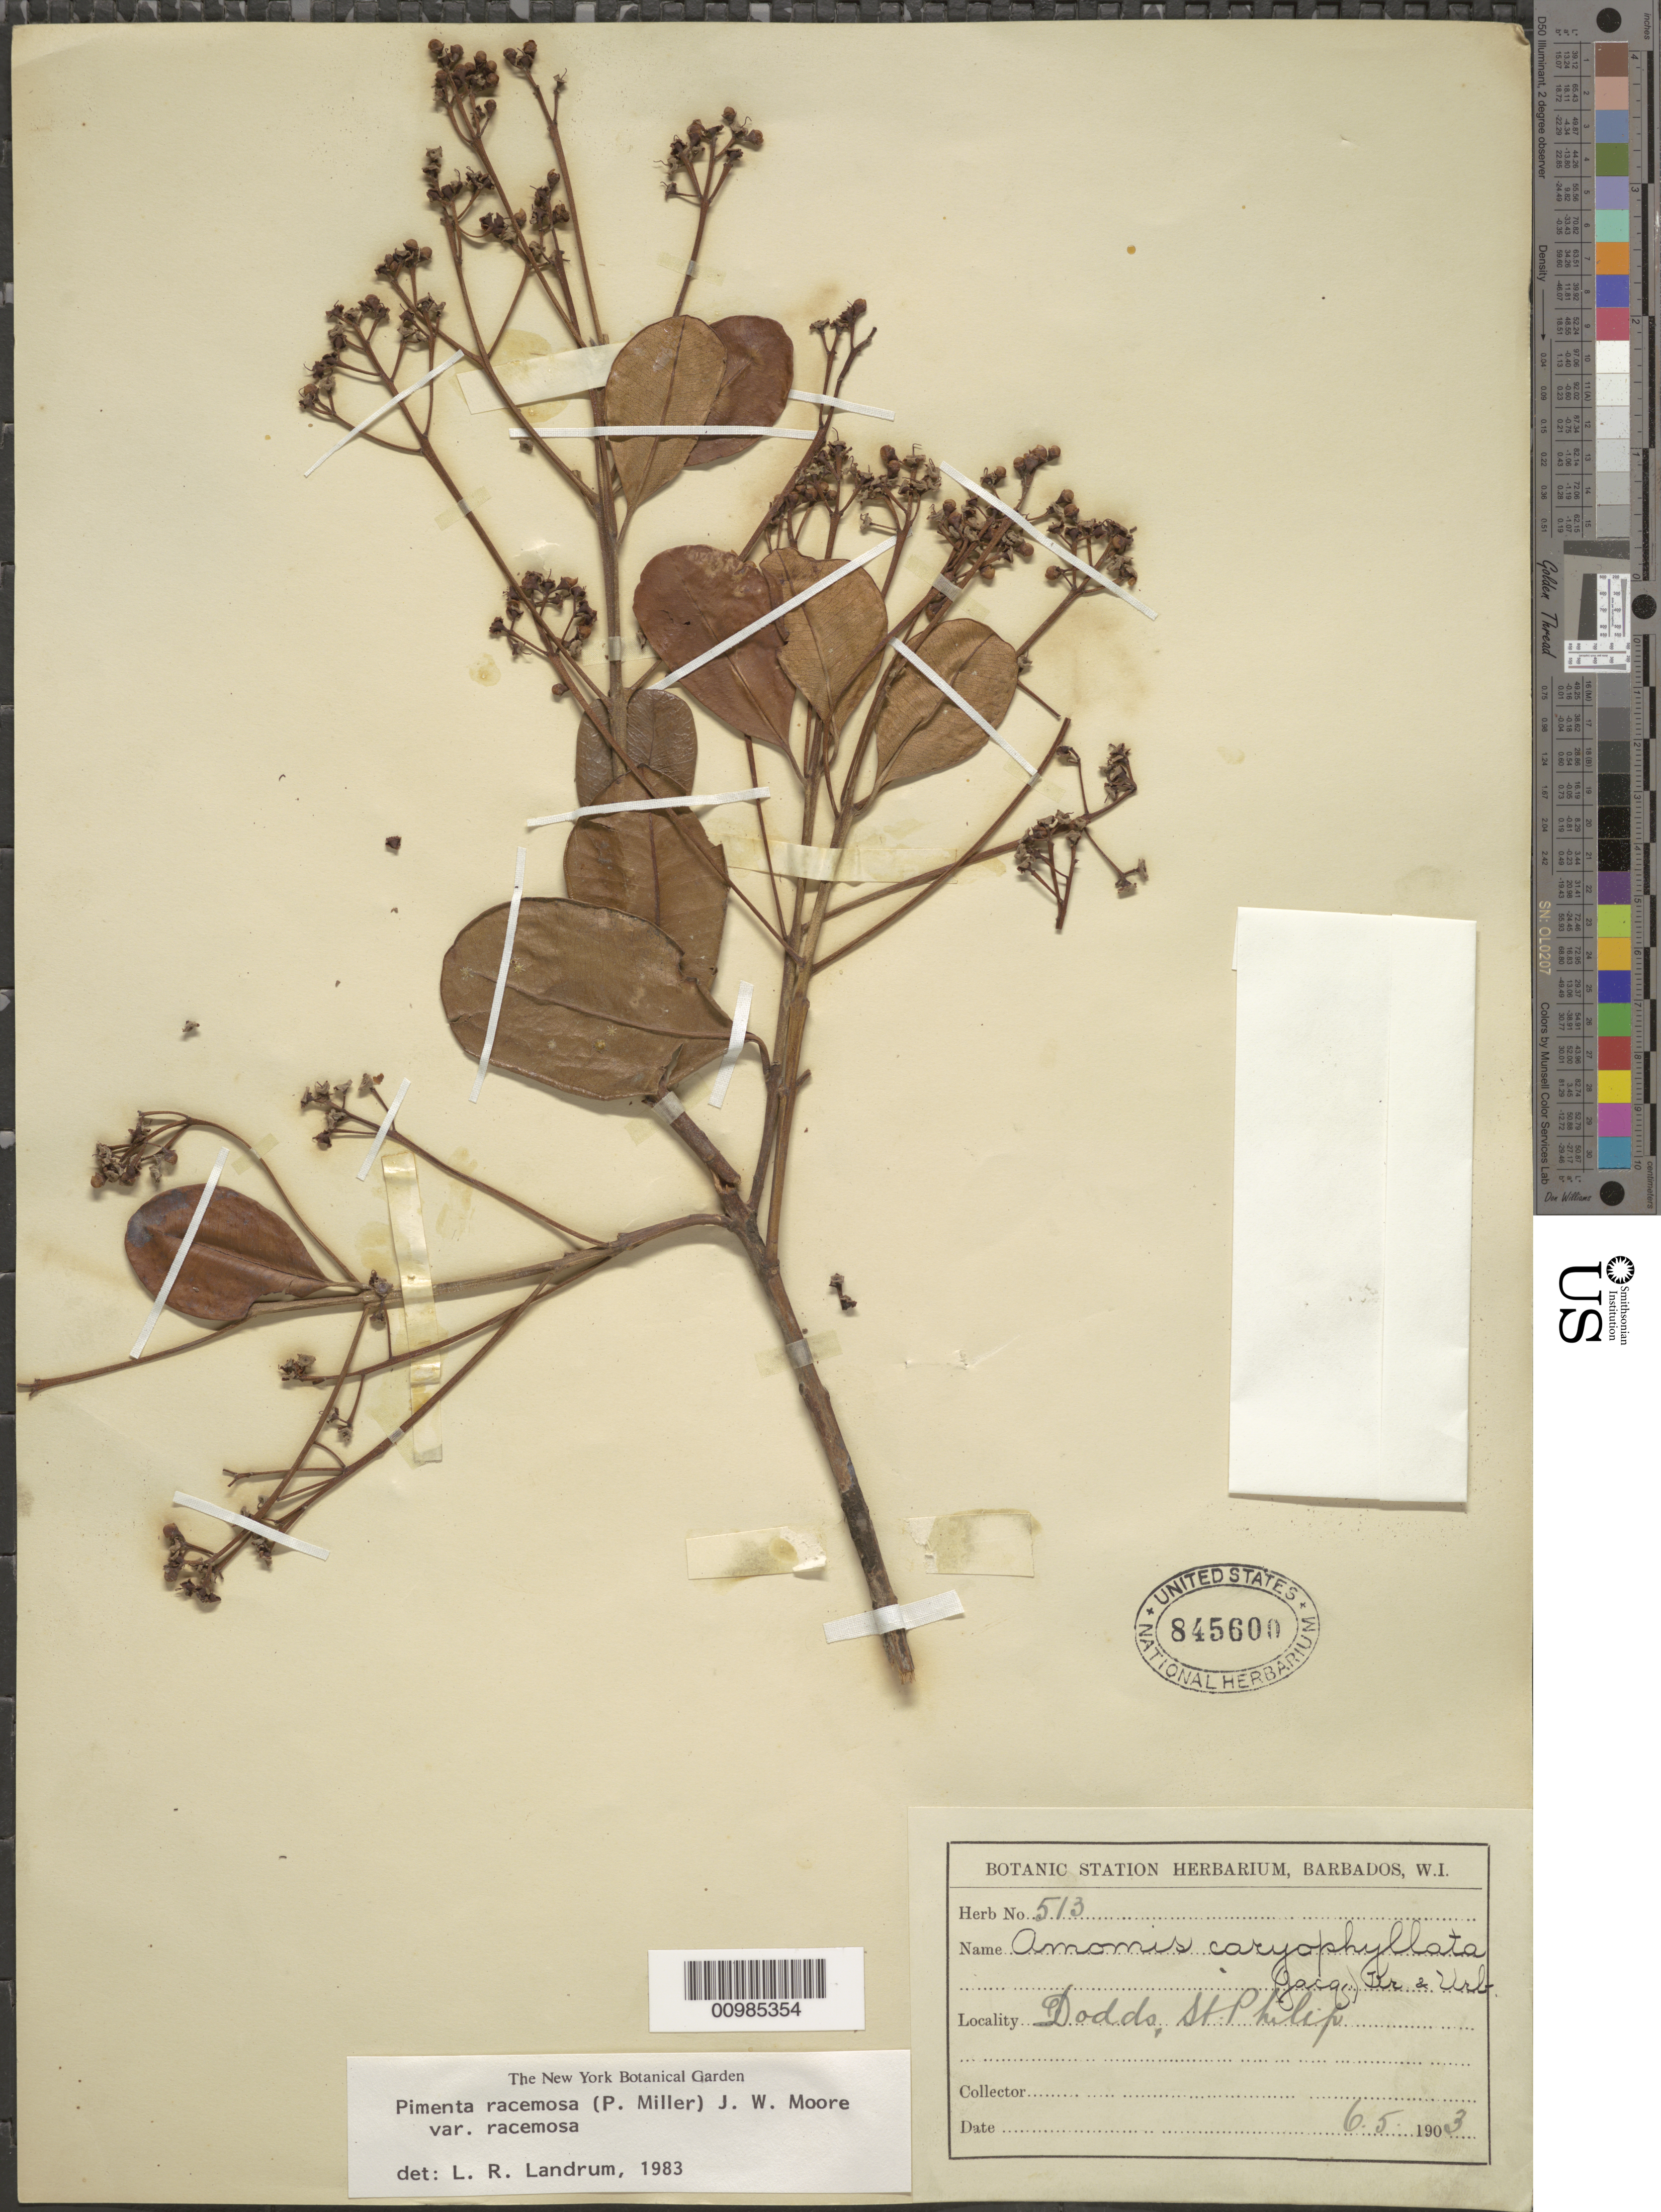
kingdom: Plantae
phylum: Tracheophyta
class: Magnoliopsida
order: Myrtales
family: Myrtaceae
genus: Pimenta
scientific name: Pimenta racemosa var. racemosa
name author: (Mill.) J.W. Moore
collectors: ex herb. Bot. Sta. Barbados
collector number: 513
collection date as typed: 06 May 1903 or 05 Jun 1903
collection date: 1903-05-06 or 1903-06-05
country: Barbados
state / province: Saint Philip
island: Barbados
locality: Dodds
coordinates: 0 N, 0 E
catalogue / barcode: US 845600